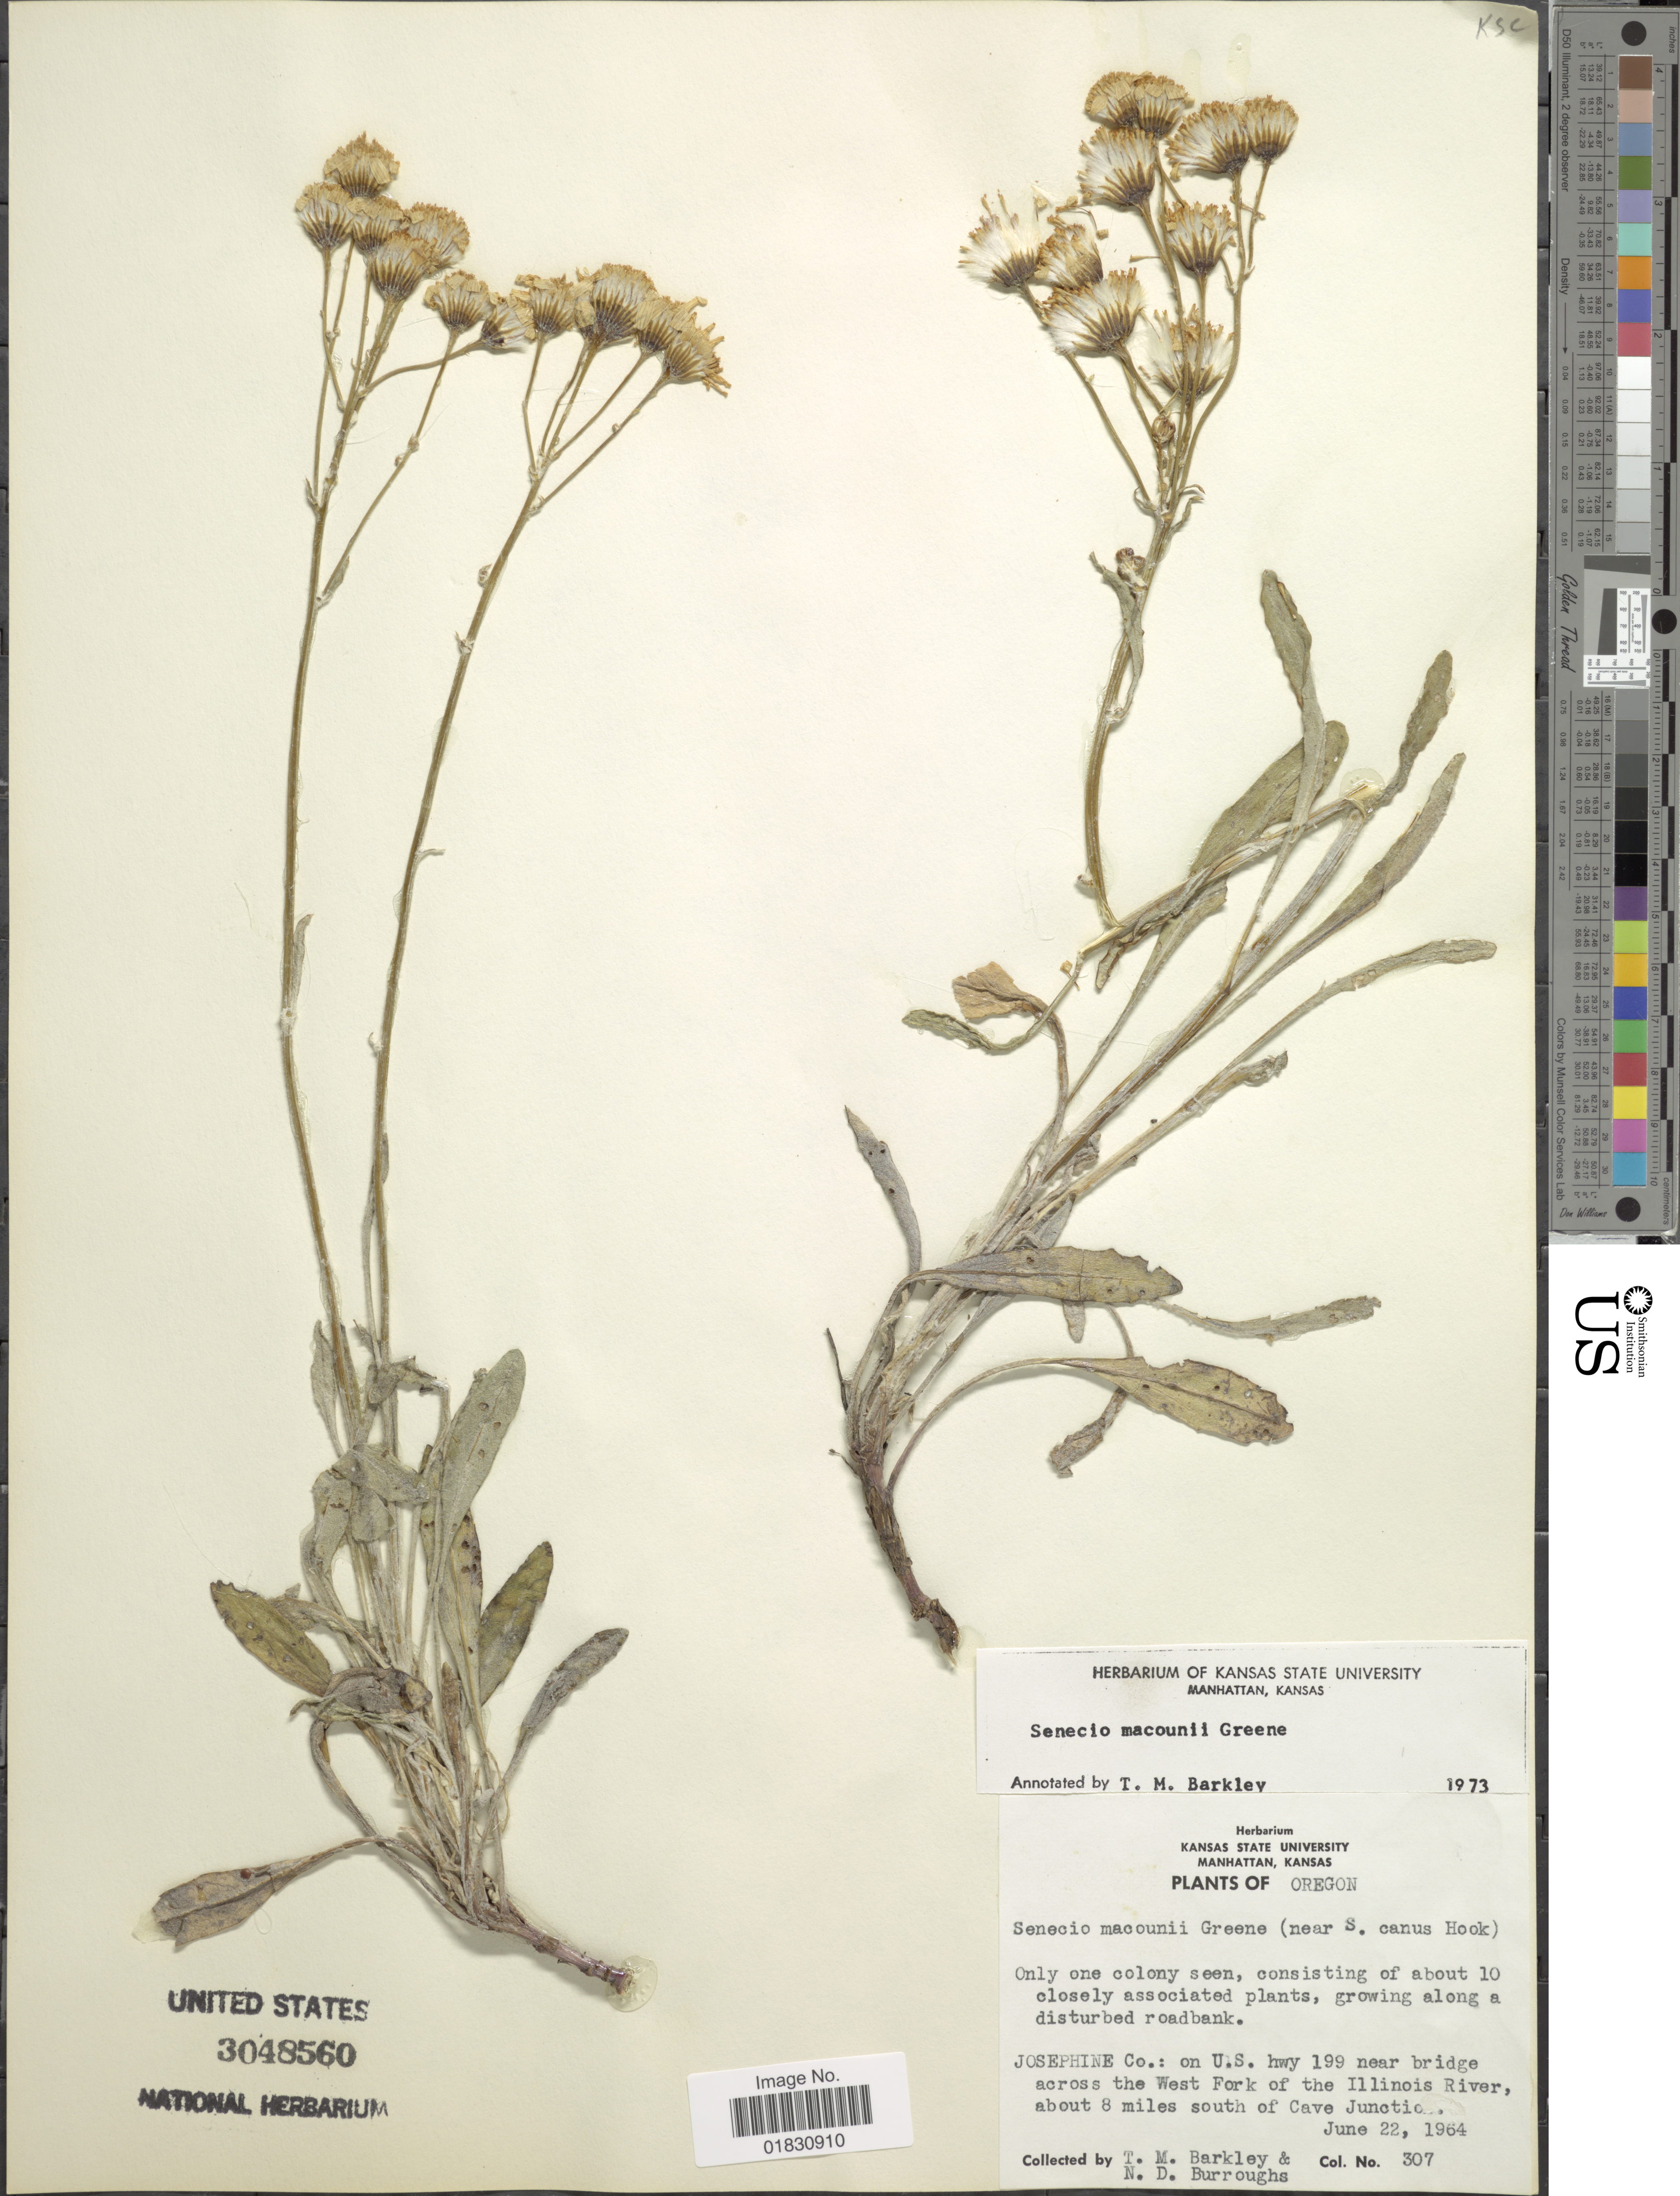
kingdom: Plantae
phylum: Tracheophyta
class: Magnoliopsida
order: Asterales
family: Asteraceae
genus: Packera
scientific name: Packera macounii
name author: (Greene) W.A. Weber & Á. Löve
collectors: T. M. Barkley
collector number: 307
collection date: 1964-06-22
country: United States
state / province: Oregon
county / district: Josephine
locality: Josephine Co.: on U.S. hwy 199 near bridge across the West Fork of the Illinois River, about 8 miles south of Cave Junction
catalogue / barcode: US 3048560